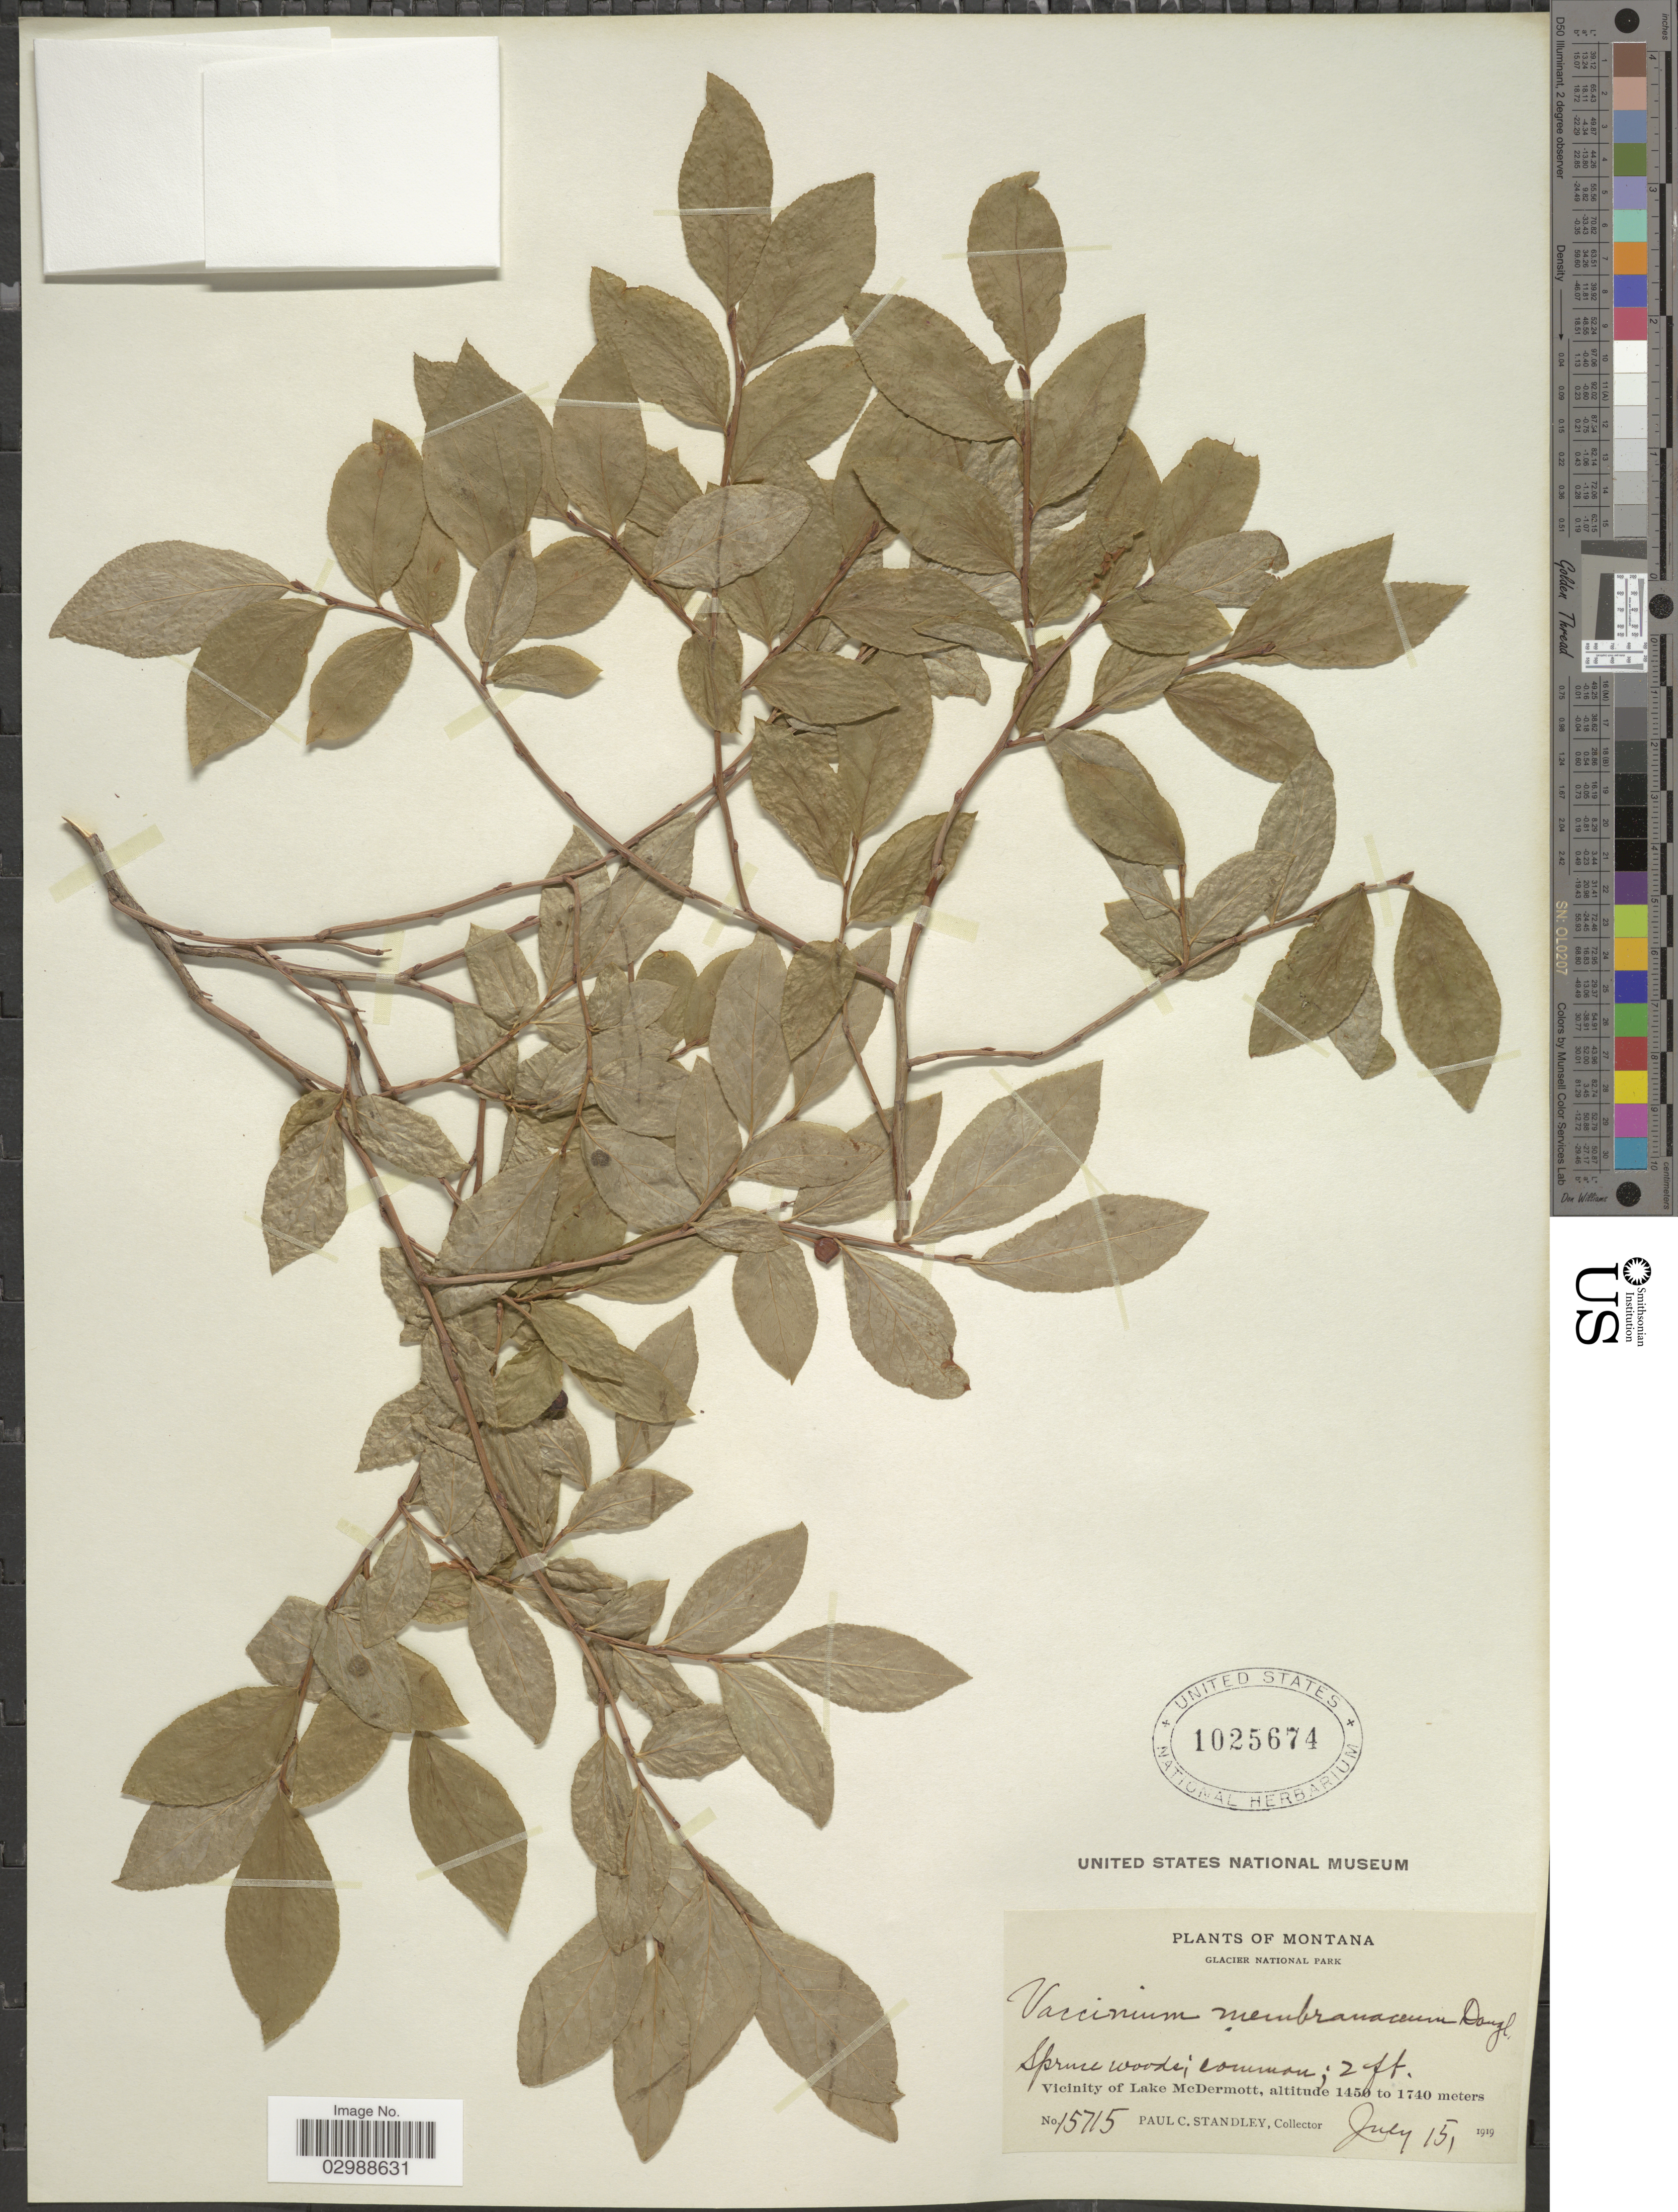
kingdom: Plantae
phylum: Tracheophyta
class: Magnoliopsida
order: Ericales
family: Ericaceae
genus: Vaccinium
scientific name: Vaccinium membranaceum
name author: Douglas ex Torr.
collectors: P. C. Standley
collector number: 15715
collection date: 1919-07-15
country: United States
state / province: Montana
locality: Glacier National Park. Vicinity of Lake McDermott.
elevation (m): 1450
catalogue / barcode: US 1025674